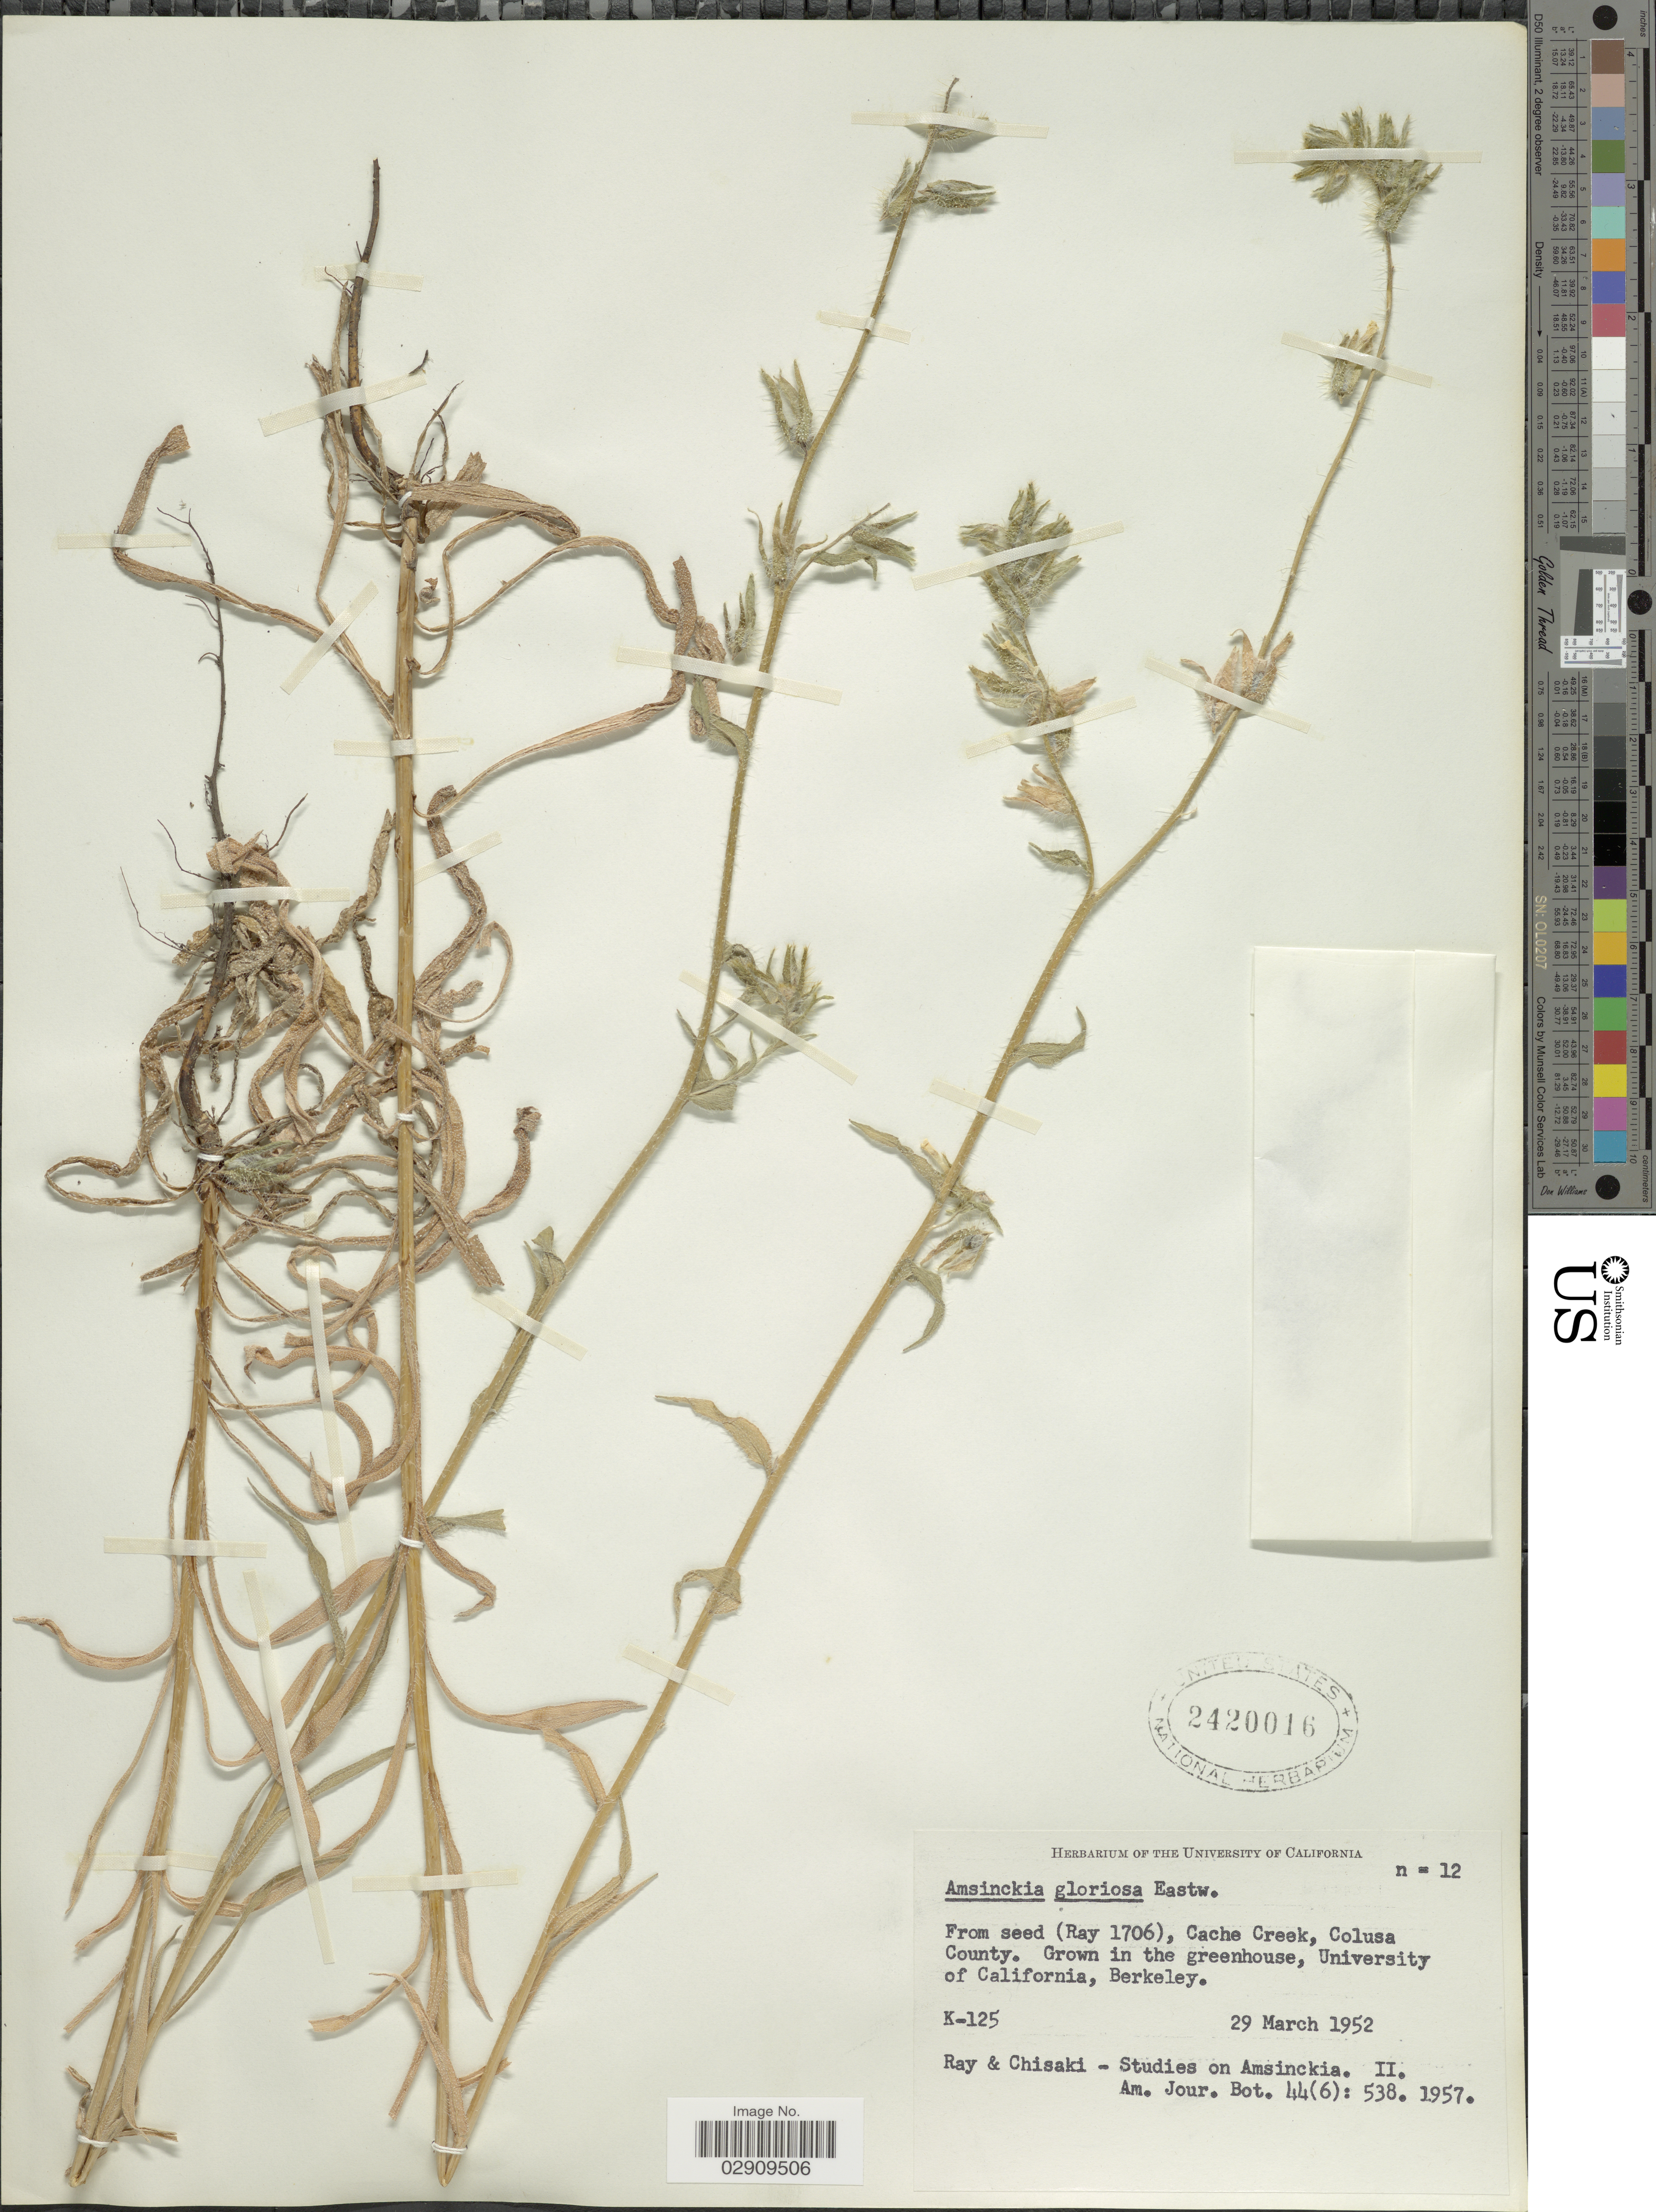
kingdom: Plantae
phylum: Tracheophyta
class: Magnoliopsida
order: Boraginales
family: Boraginaceae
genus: Amsinckia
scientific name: Amsinckia tessellata var. gloriosa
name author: (Eastw. ex Suksd.) Hoover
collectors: -. Ray & Chisaki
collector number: K-125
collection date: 1952-03-29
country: United States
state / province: California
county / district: Alameda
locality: Grown in the greenhouse, University of California, Berkeley.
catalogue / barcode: US 2420016